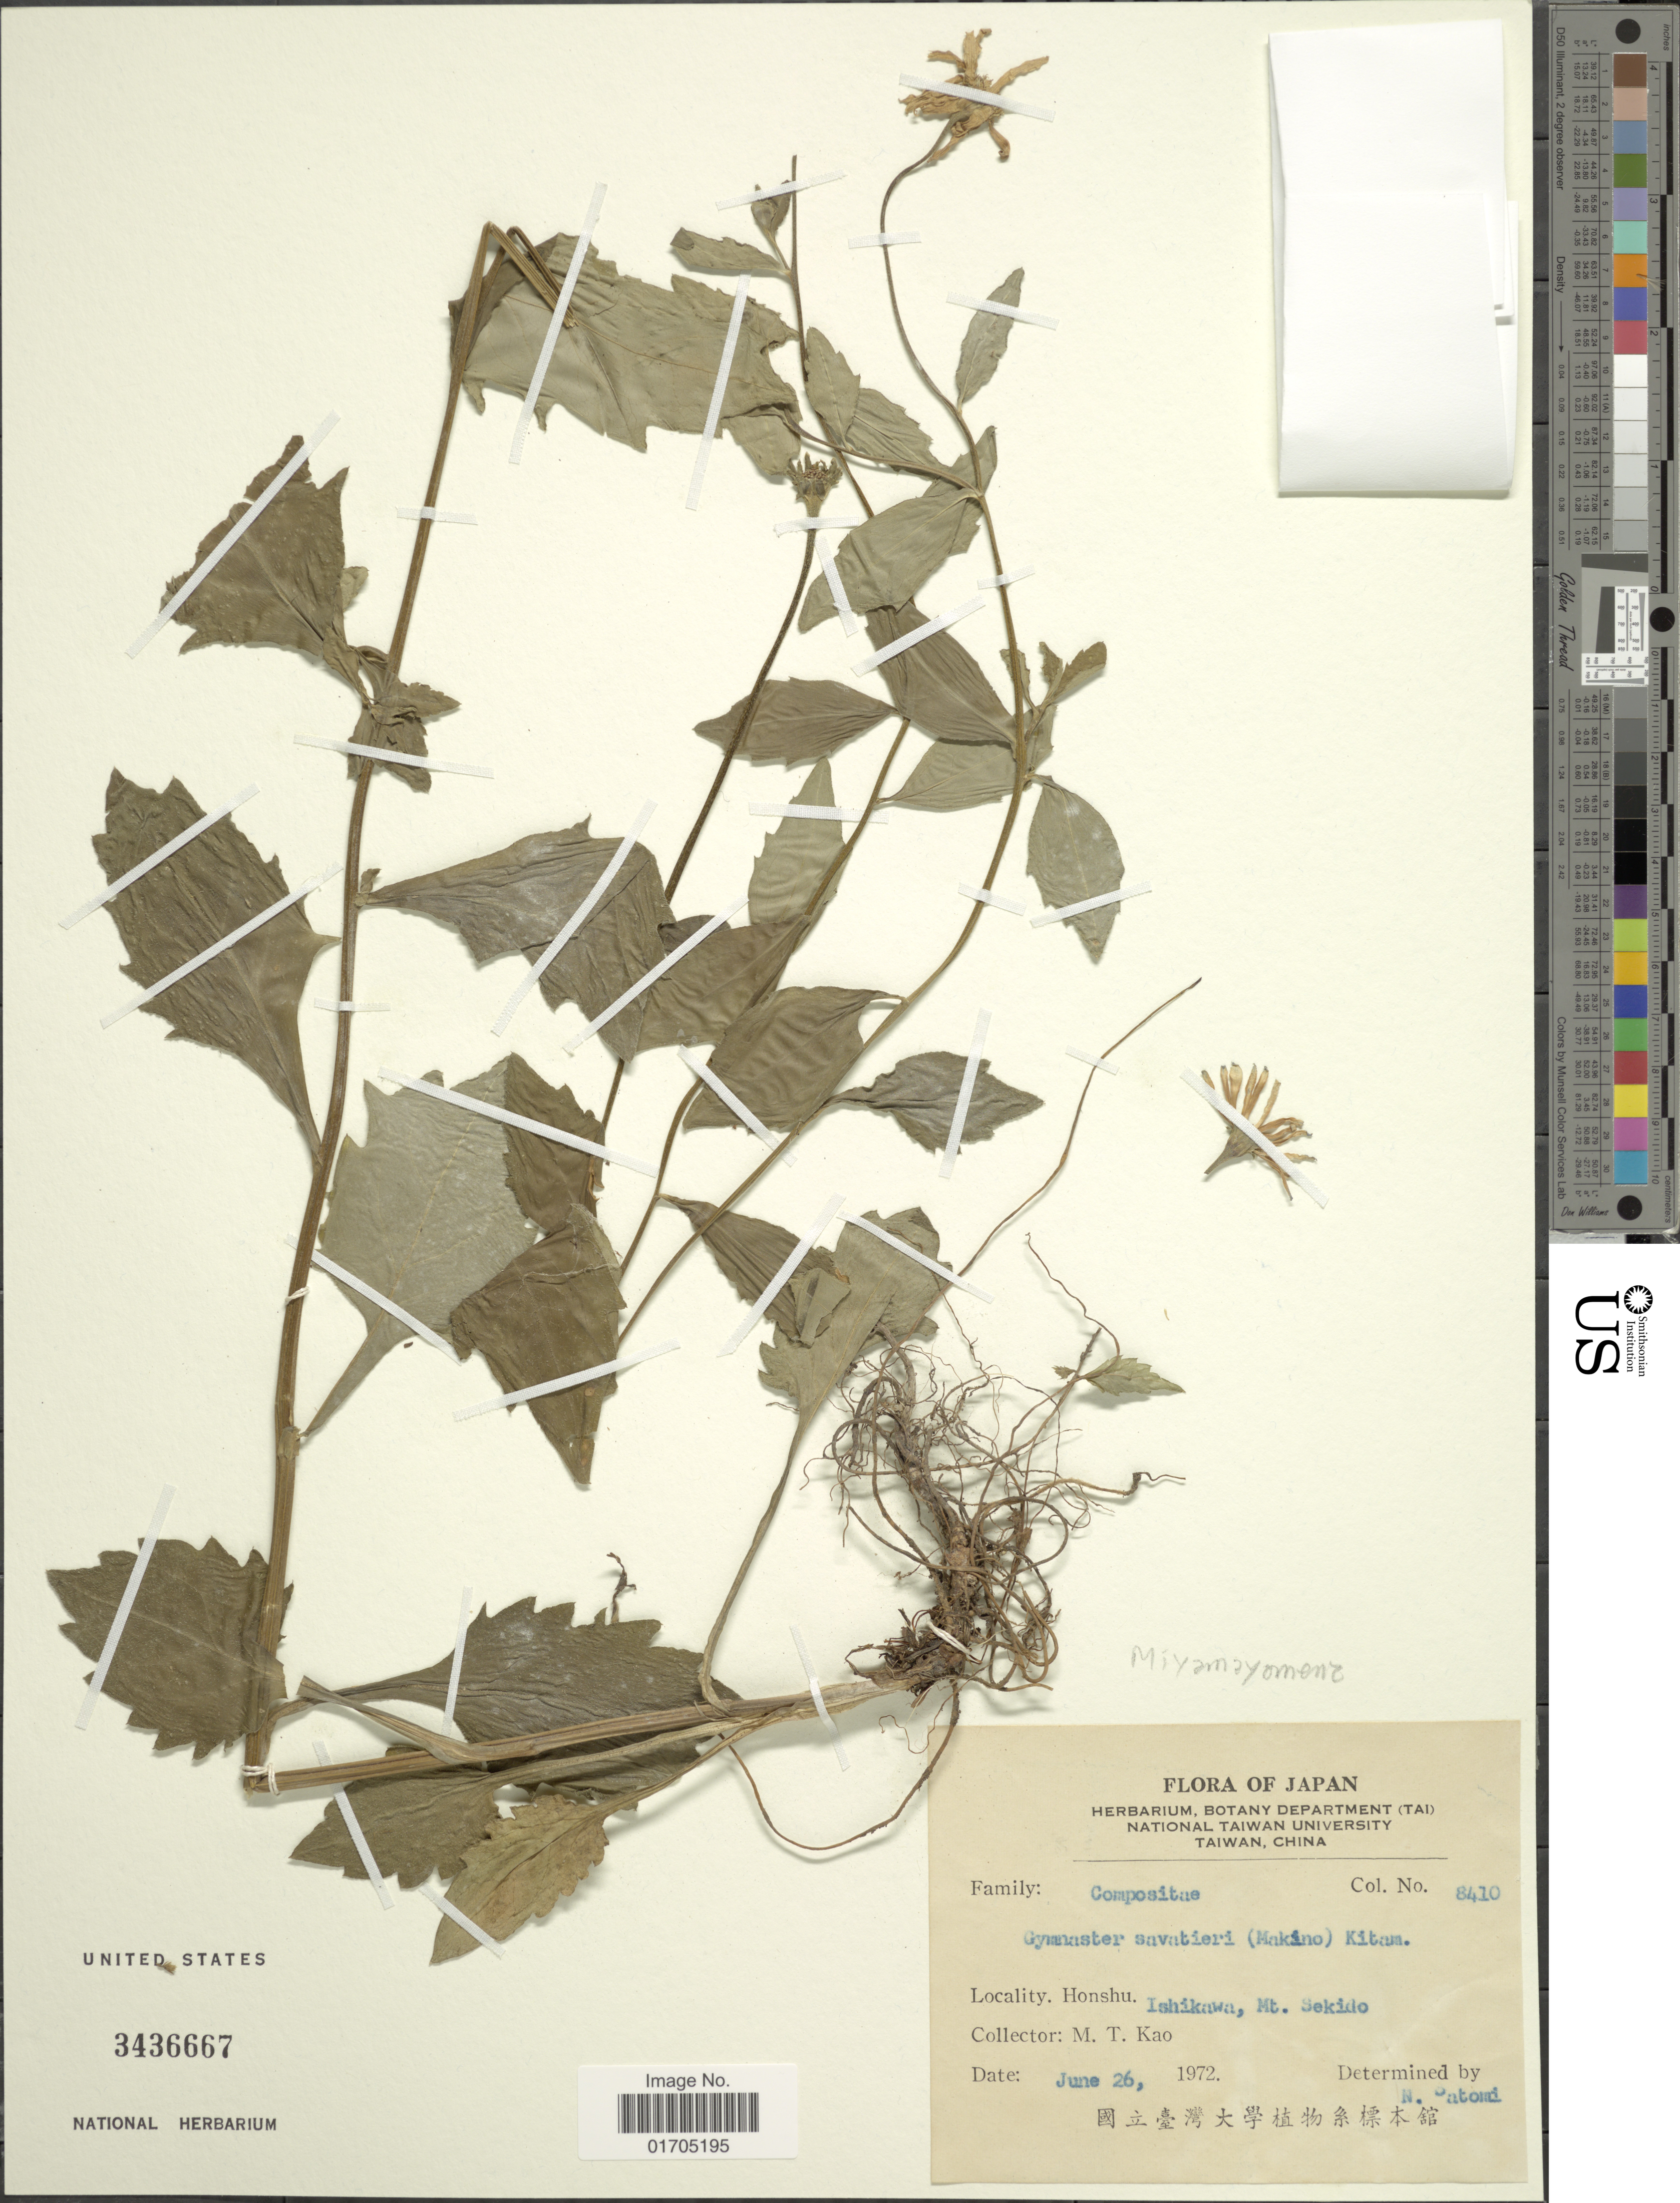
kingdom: Plantae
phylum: Tracheophyta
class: Magnoliopsida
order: Asterales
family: Asteraceae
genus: Miyamayomena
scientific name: Miyamayomena savatieri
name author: (Makino) Kitam.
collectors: M. T. Kao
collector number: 8410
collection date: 1972-06-26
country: Japan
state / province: Isikawa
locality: Honshu, Mt. Sekido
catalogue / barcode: US 3436667